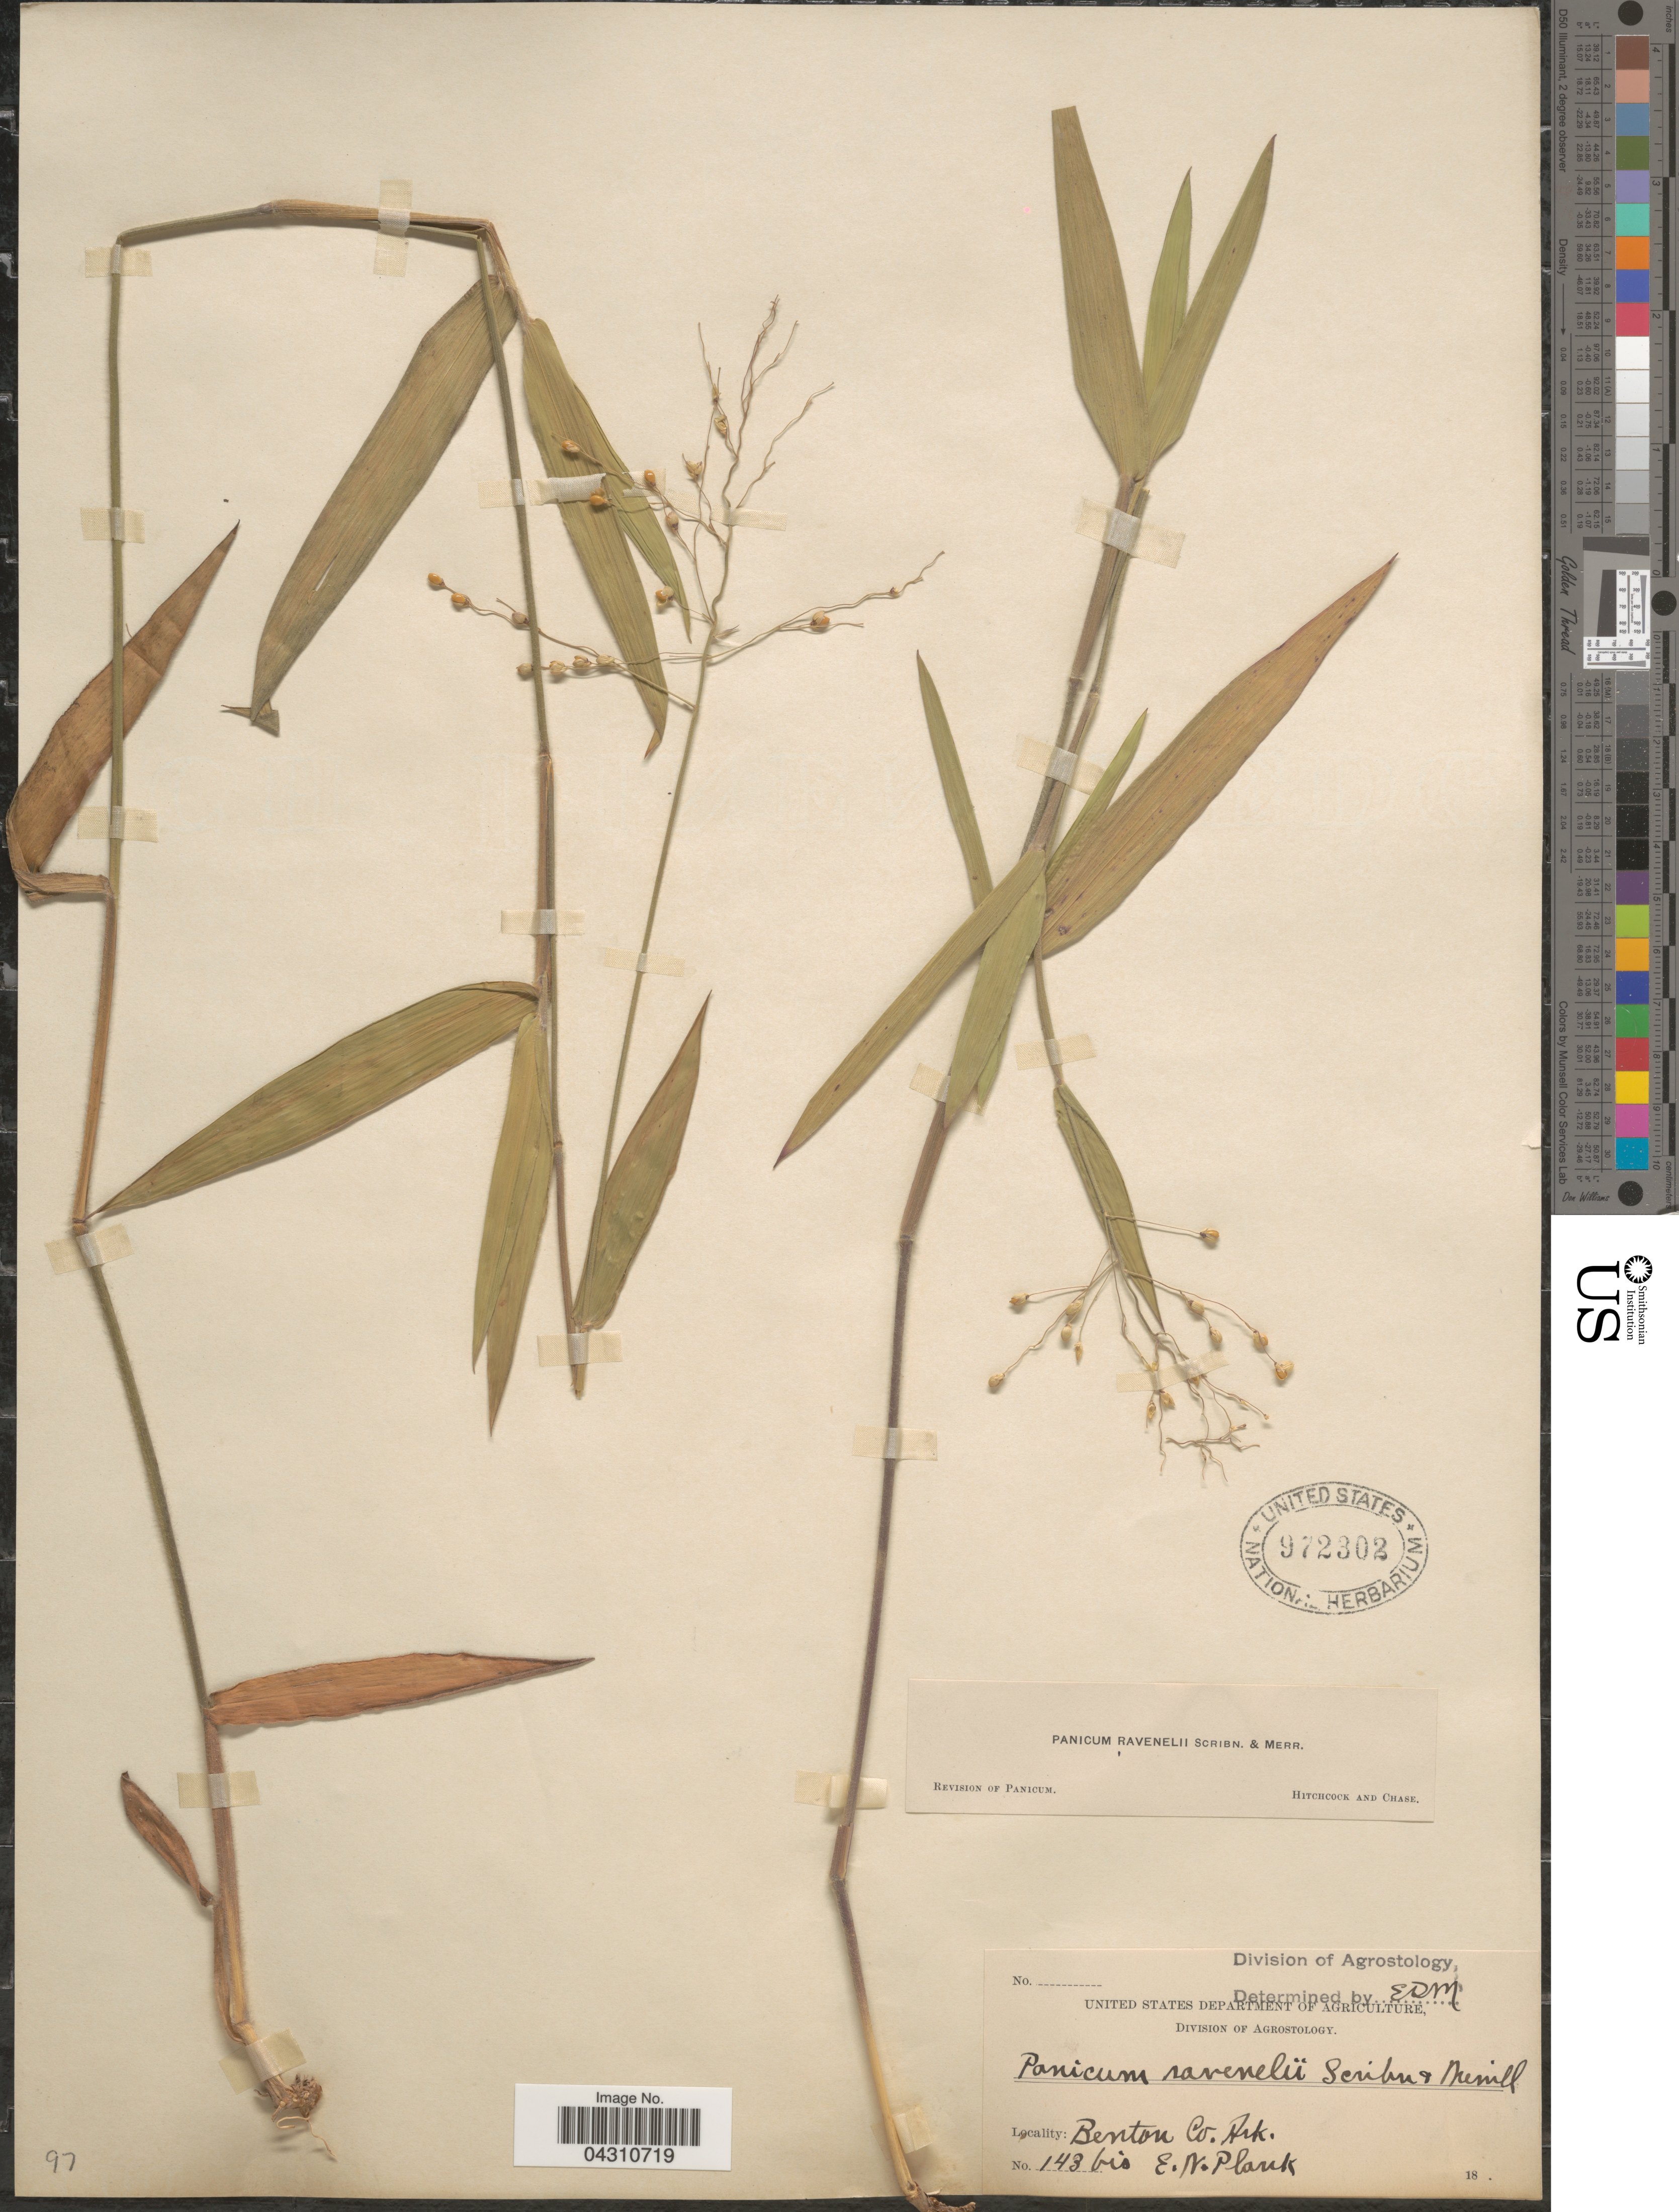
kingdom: Plantae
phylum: Tracheophyta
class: Liliopsida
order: Poales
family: Poaceae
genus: Dichanthelium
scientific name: Dichanthelium ravenelii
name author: (Scribn. & Merr.) Gould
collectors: E. Plank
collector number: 143bis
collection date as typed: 18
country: United States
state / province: Arkansas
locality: Benton Co.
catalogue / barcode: US 972302